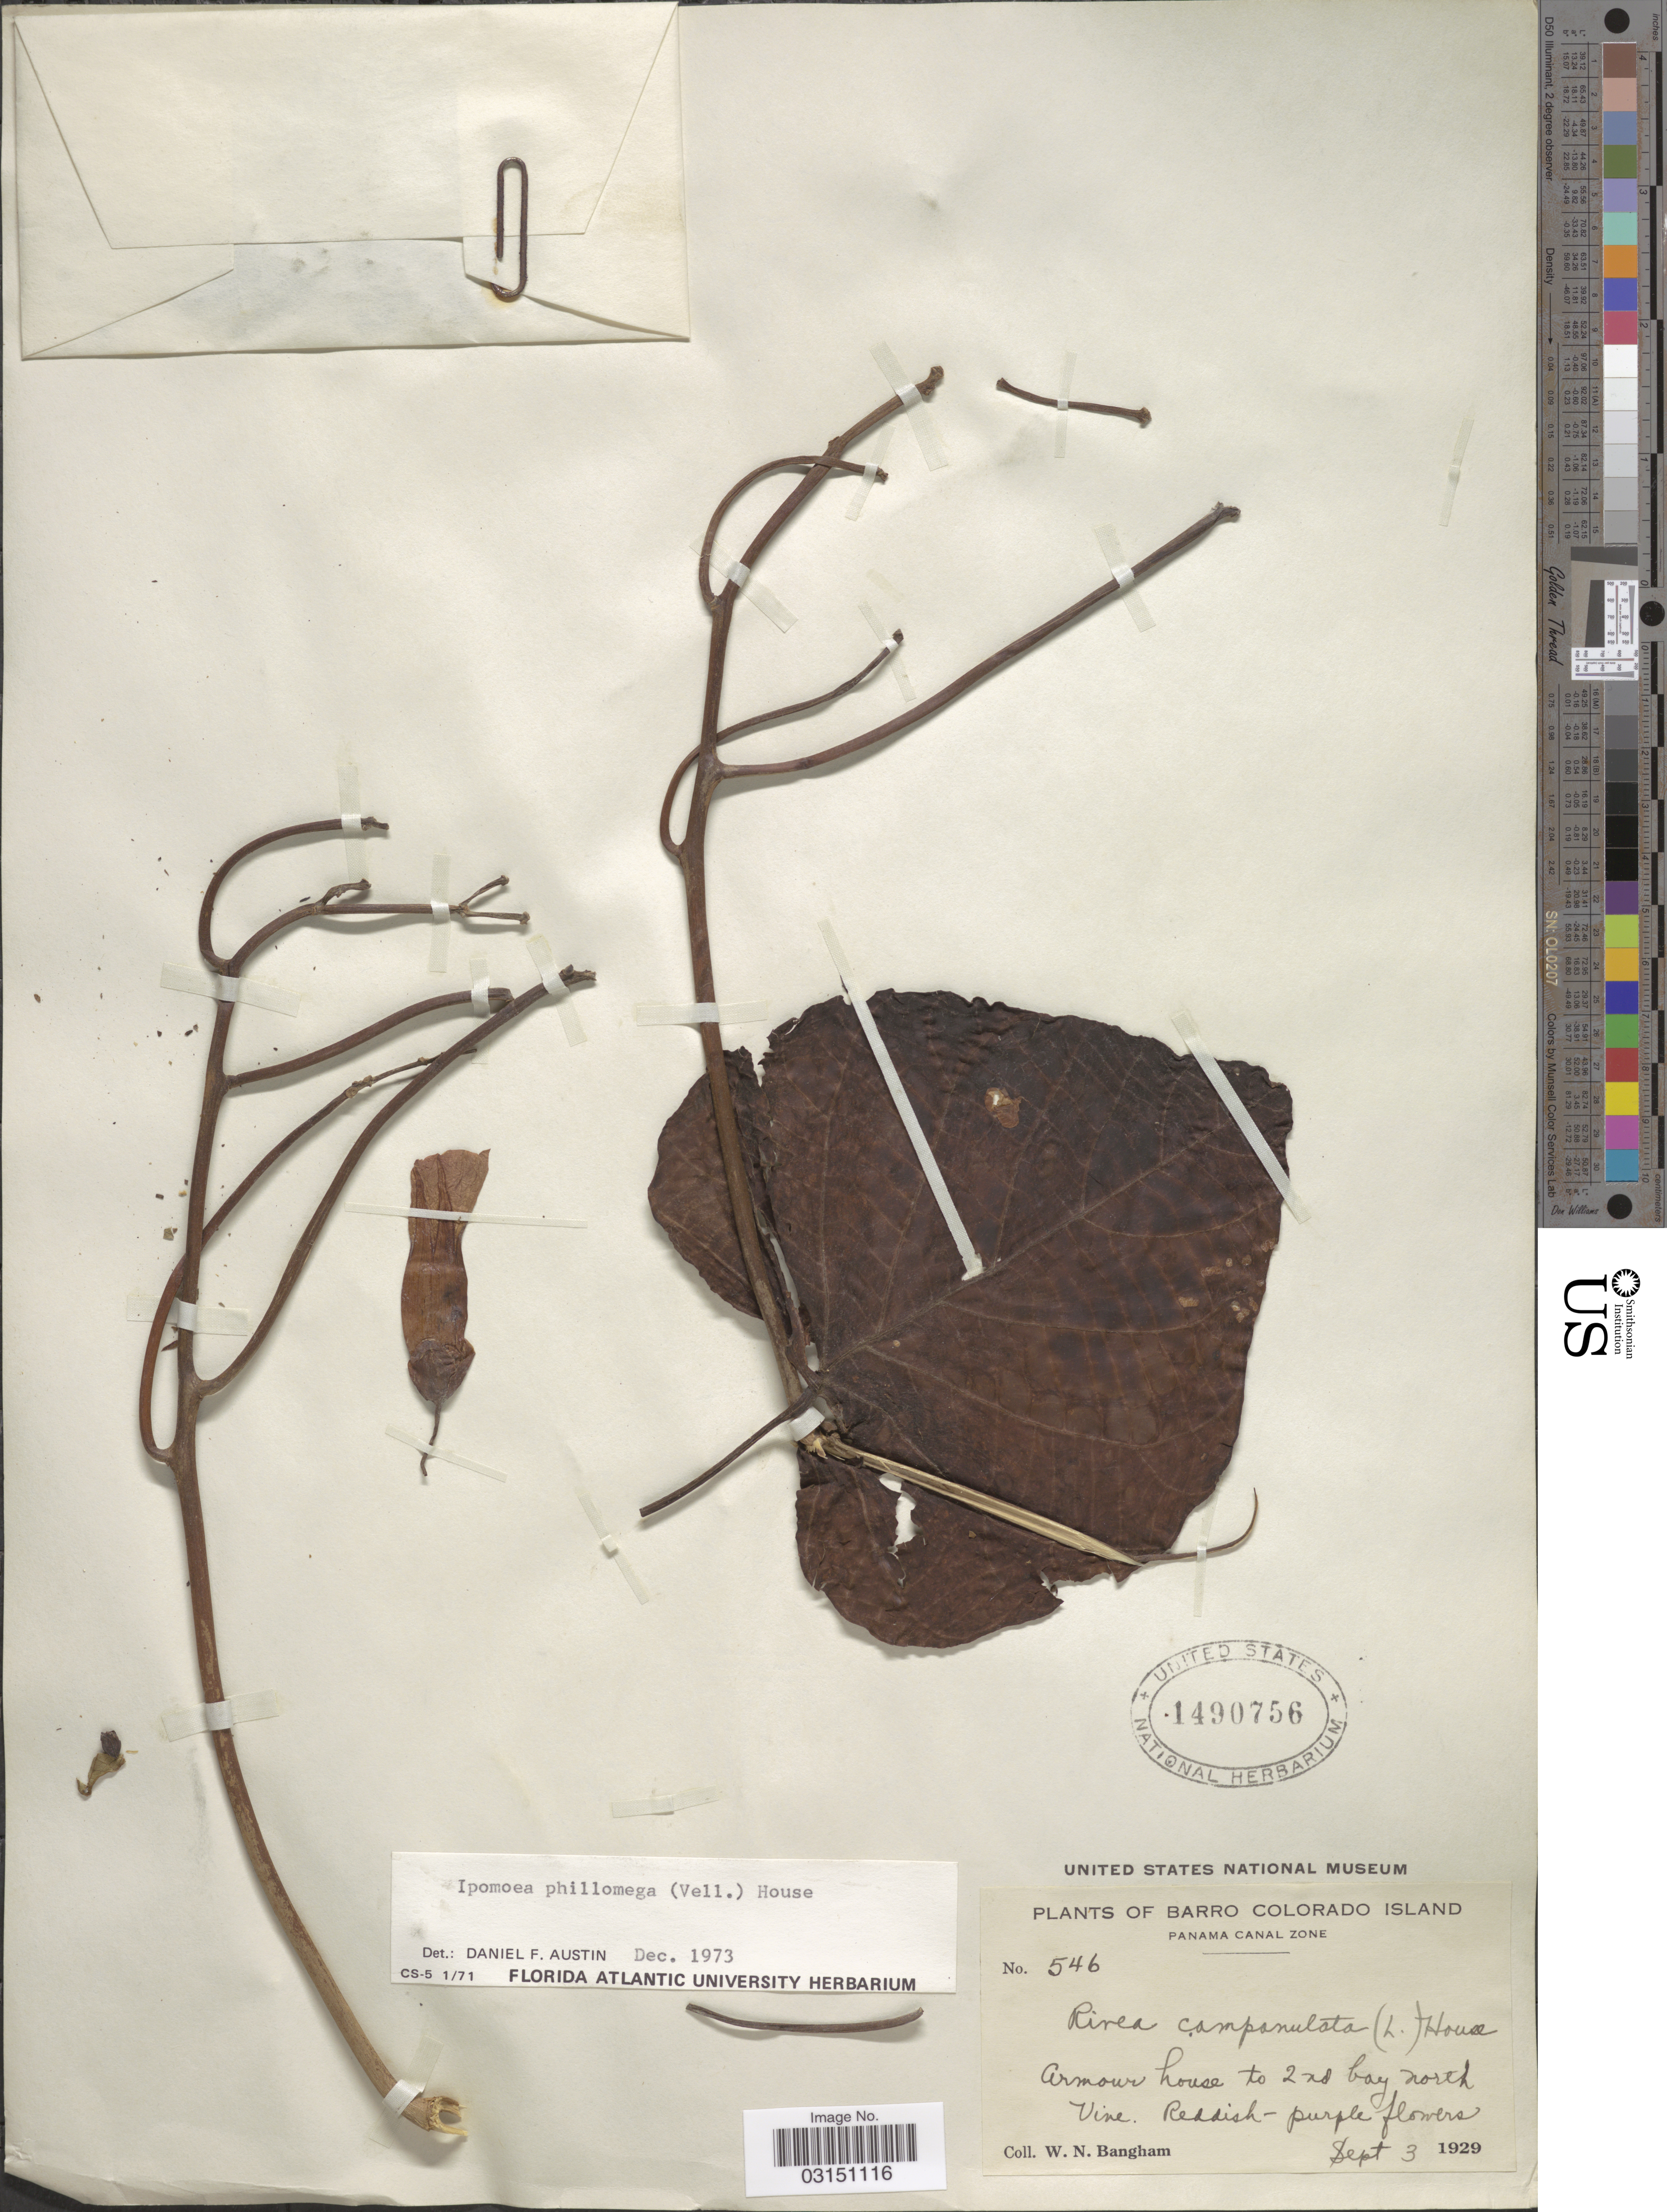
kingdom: Plantae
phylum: Tracheophyta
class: Magnoliopsida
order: Solanales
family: Convolvulaceae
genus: Ipomoea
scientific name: Ipomoea philomega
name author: (Vell.) House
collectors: W. Bangham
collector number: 546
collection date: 1929-09-03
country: Panama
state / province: Panamá Oeste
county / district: Canal Zone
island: Barro Colorado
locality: Barro Colorado Island, Panama Canal Zone, Armour house to 2nd bay north.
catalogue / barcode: US 1490756